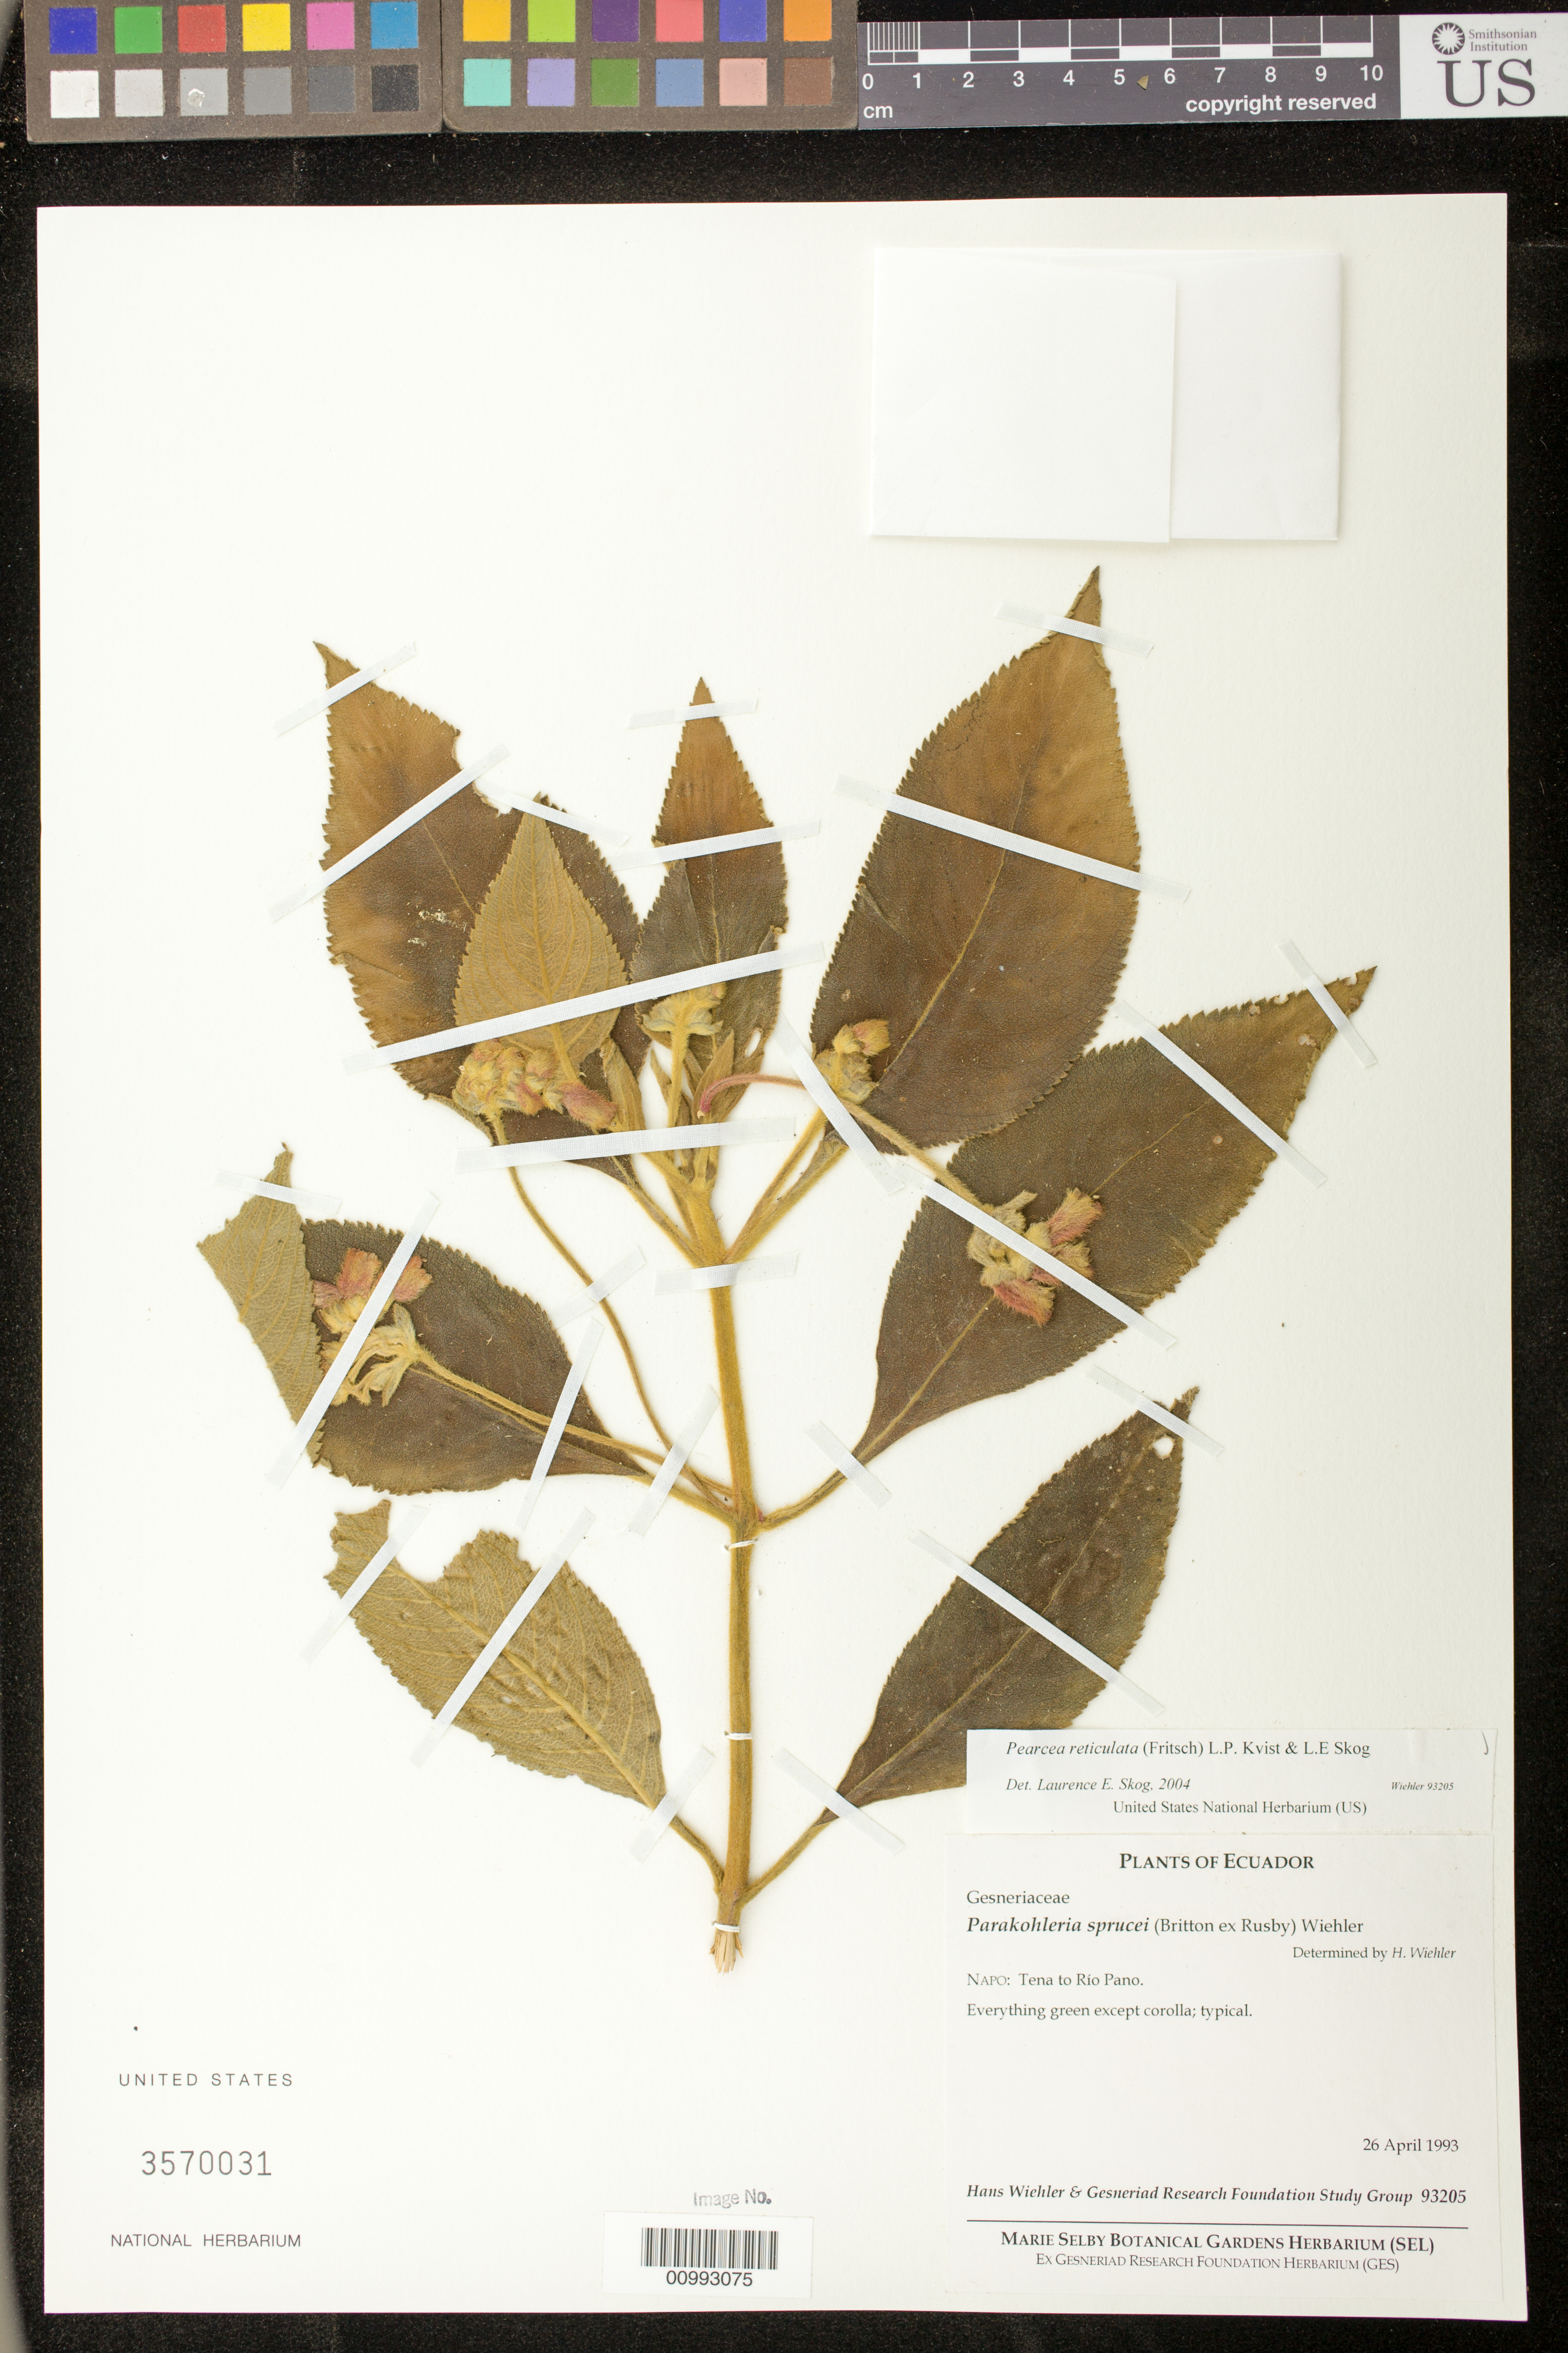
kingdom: Plantae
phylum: Tracheophyta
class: Magnoliopsida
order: Lamiales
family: Gesneriaceae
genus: Pearcea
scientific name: Pearcea reticulata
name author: (Fritsch) L.P. Kvist & L.E. Skog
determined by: Skog, Laurence E.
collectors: H. J. Wiehler & Gesneriad Research Foundation Study Group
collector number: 93205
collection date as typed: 26 Apr 1993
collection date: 1993-04-26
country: Ecuador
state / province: Napo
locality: Tena to Río Pano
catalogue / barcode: US 3570031